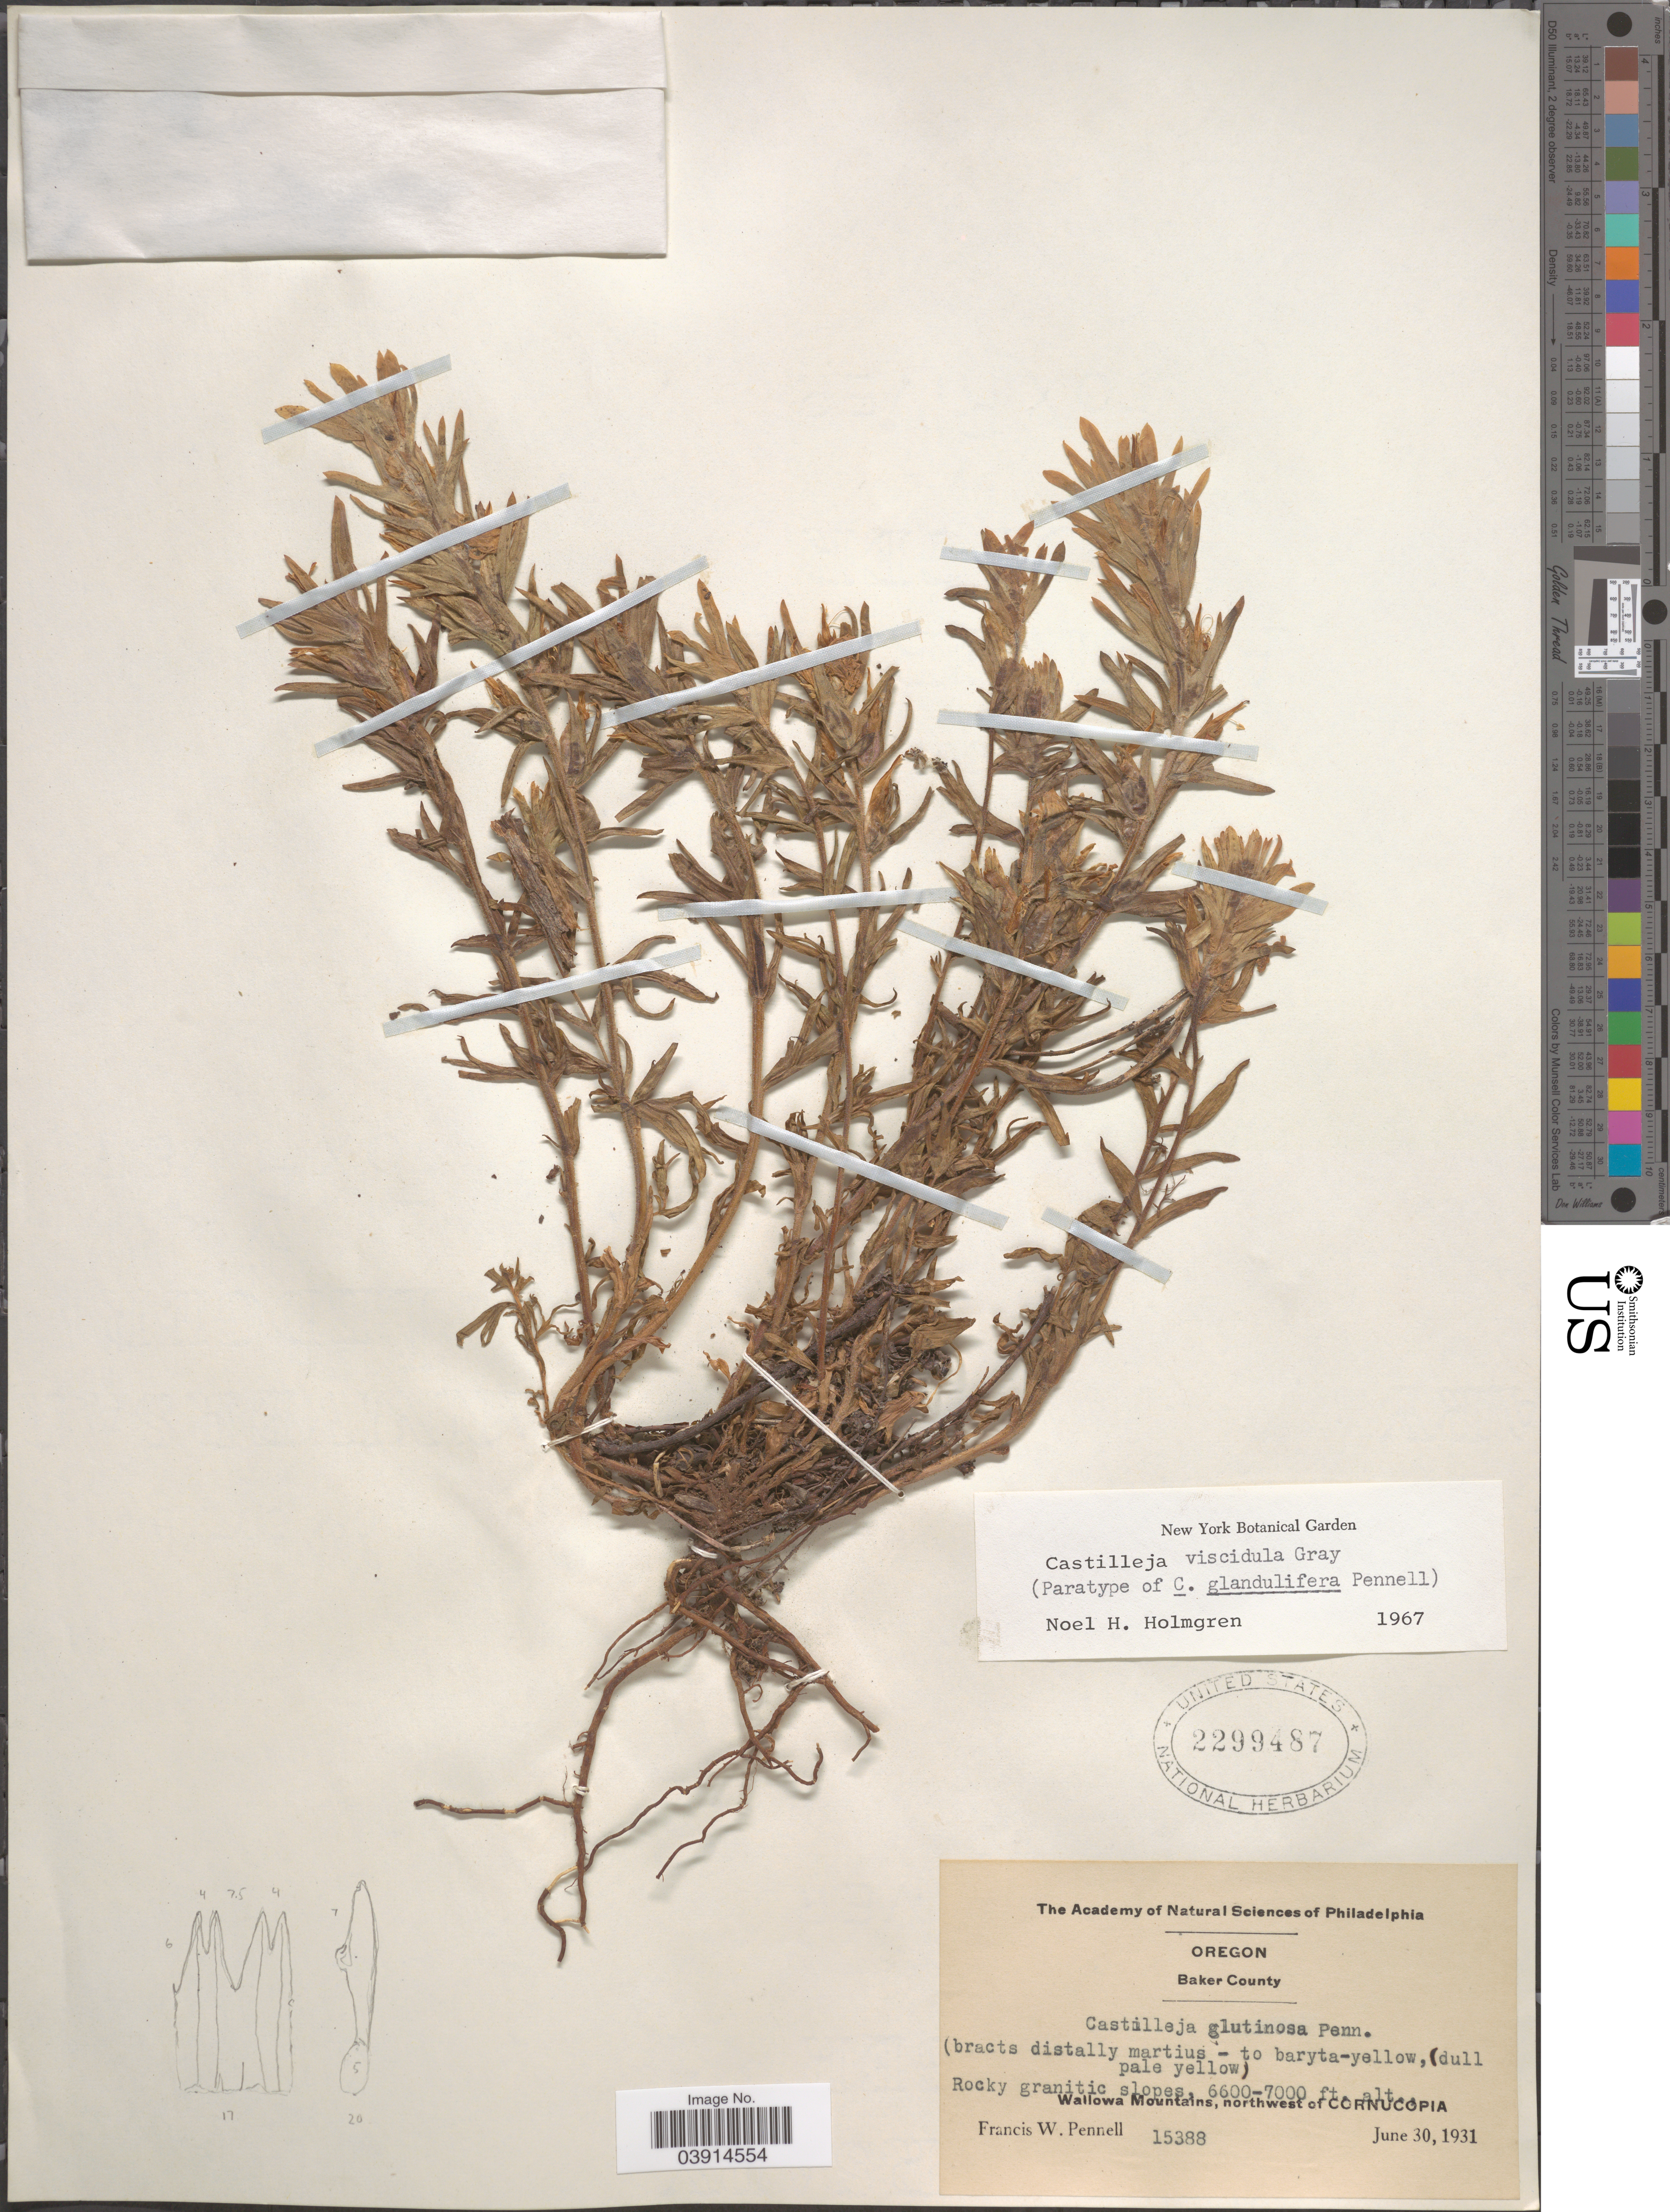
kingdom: Plantae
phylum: Tracheophyta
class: Magnoliopsida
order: Lamiales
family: Orobanchaceae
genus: Castilleja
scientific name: Castilleja viscidula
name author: A. Gray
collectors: F. W. Pennell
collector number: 15388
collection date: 1931-06-30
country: United States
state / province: Oregon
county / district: Baker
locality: Wallowa Mountains, northwest of Cornucopia.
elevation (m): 2012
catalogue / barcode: US 2299487